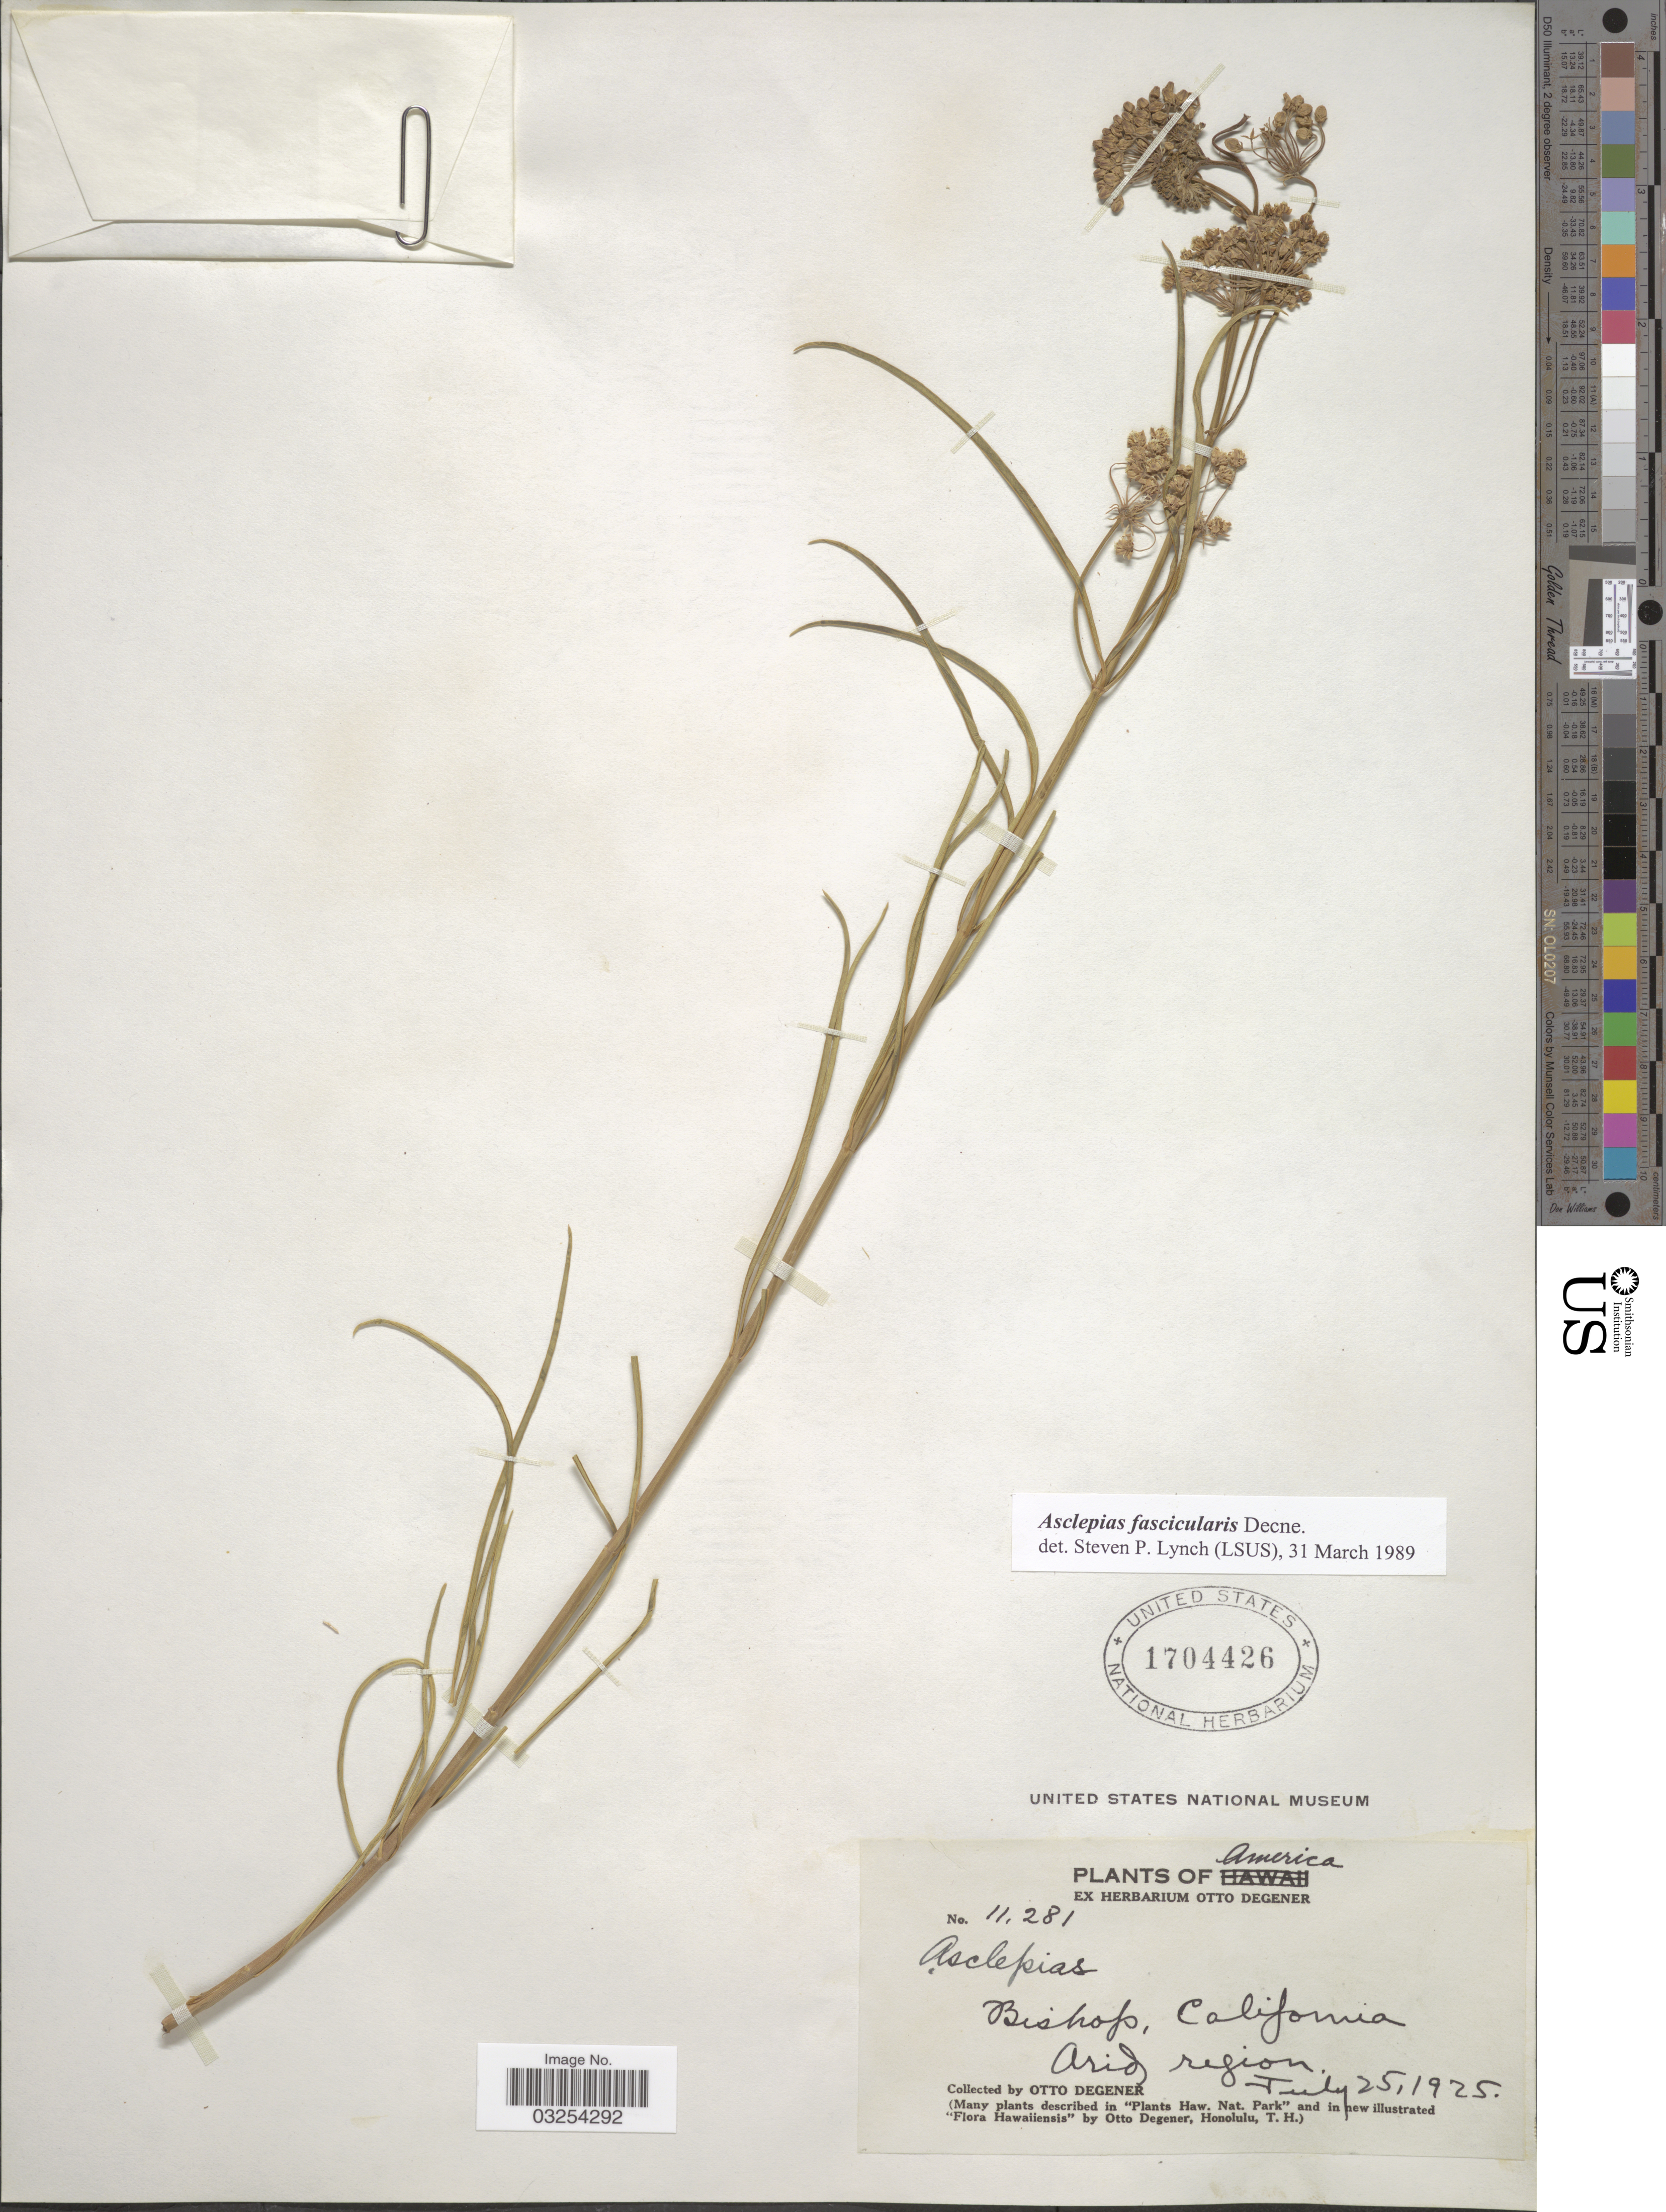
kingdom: Plantae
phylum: Tracheophyta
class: Magnoliopsida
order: Gentianales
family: Apocynaceae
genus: Asclepias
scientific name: Asclepias fascicularis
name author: Decne.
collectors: O. Degener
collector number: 11281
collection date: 1925-07-25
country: United States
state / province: California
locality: Bishop. Arid region.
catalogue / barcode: US 1704426